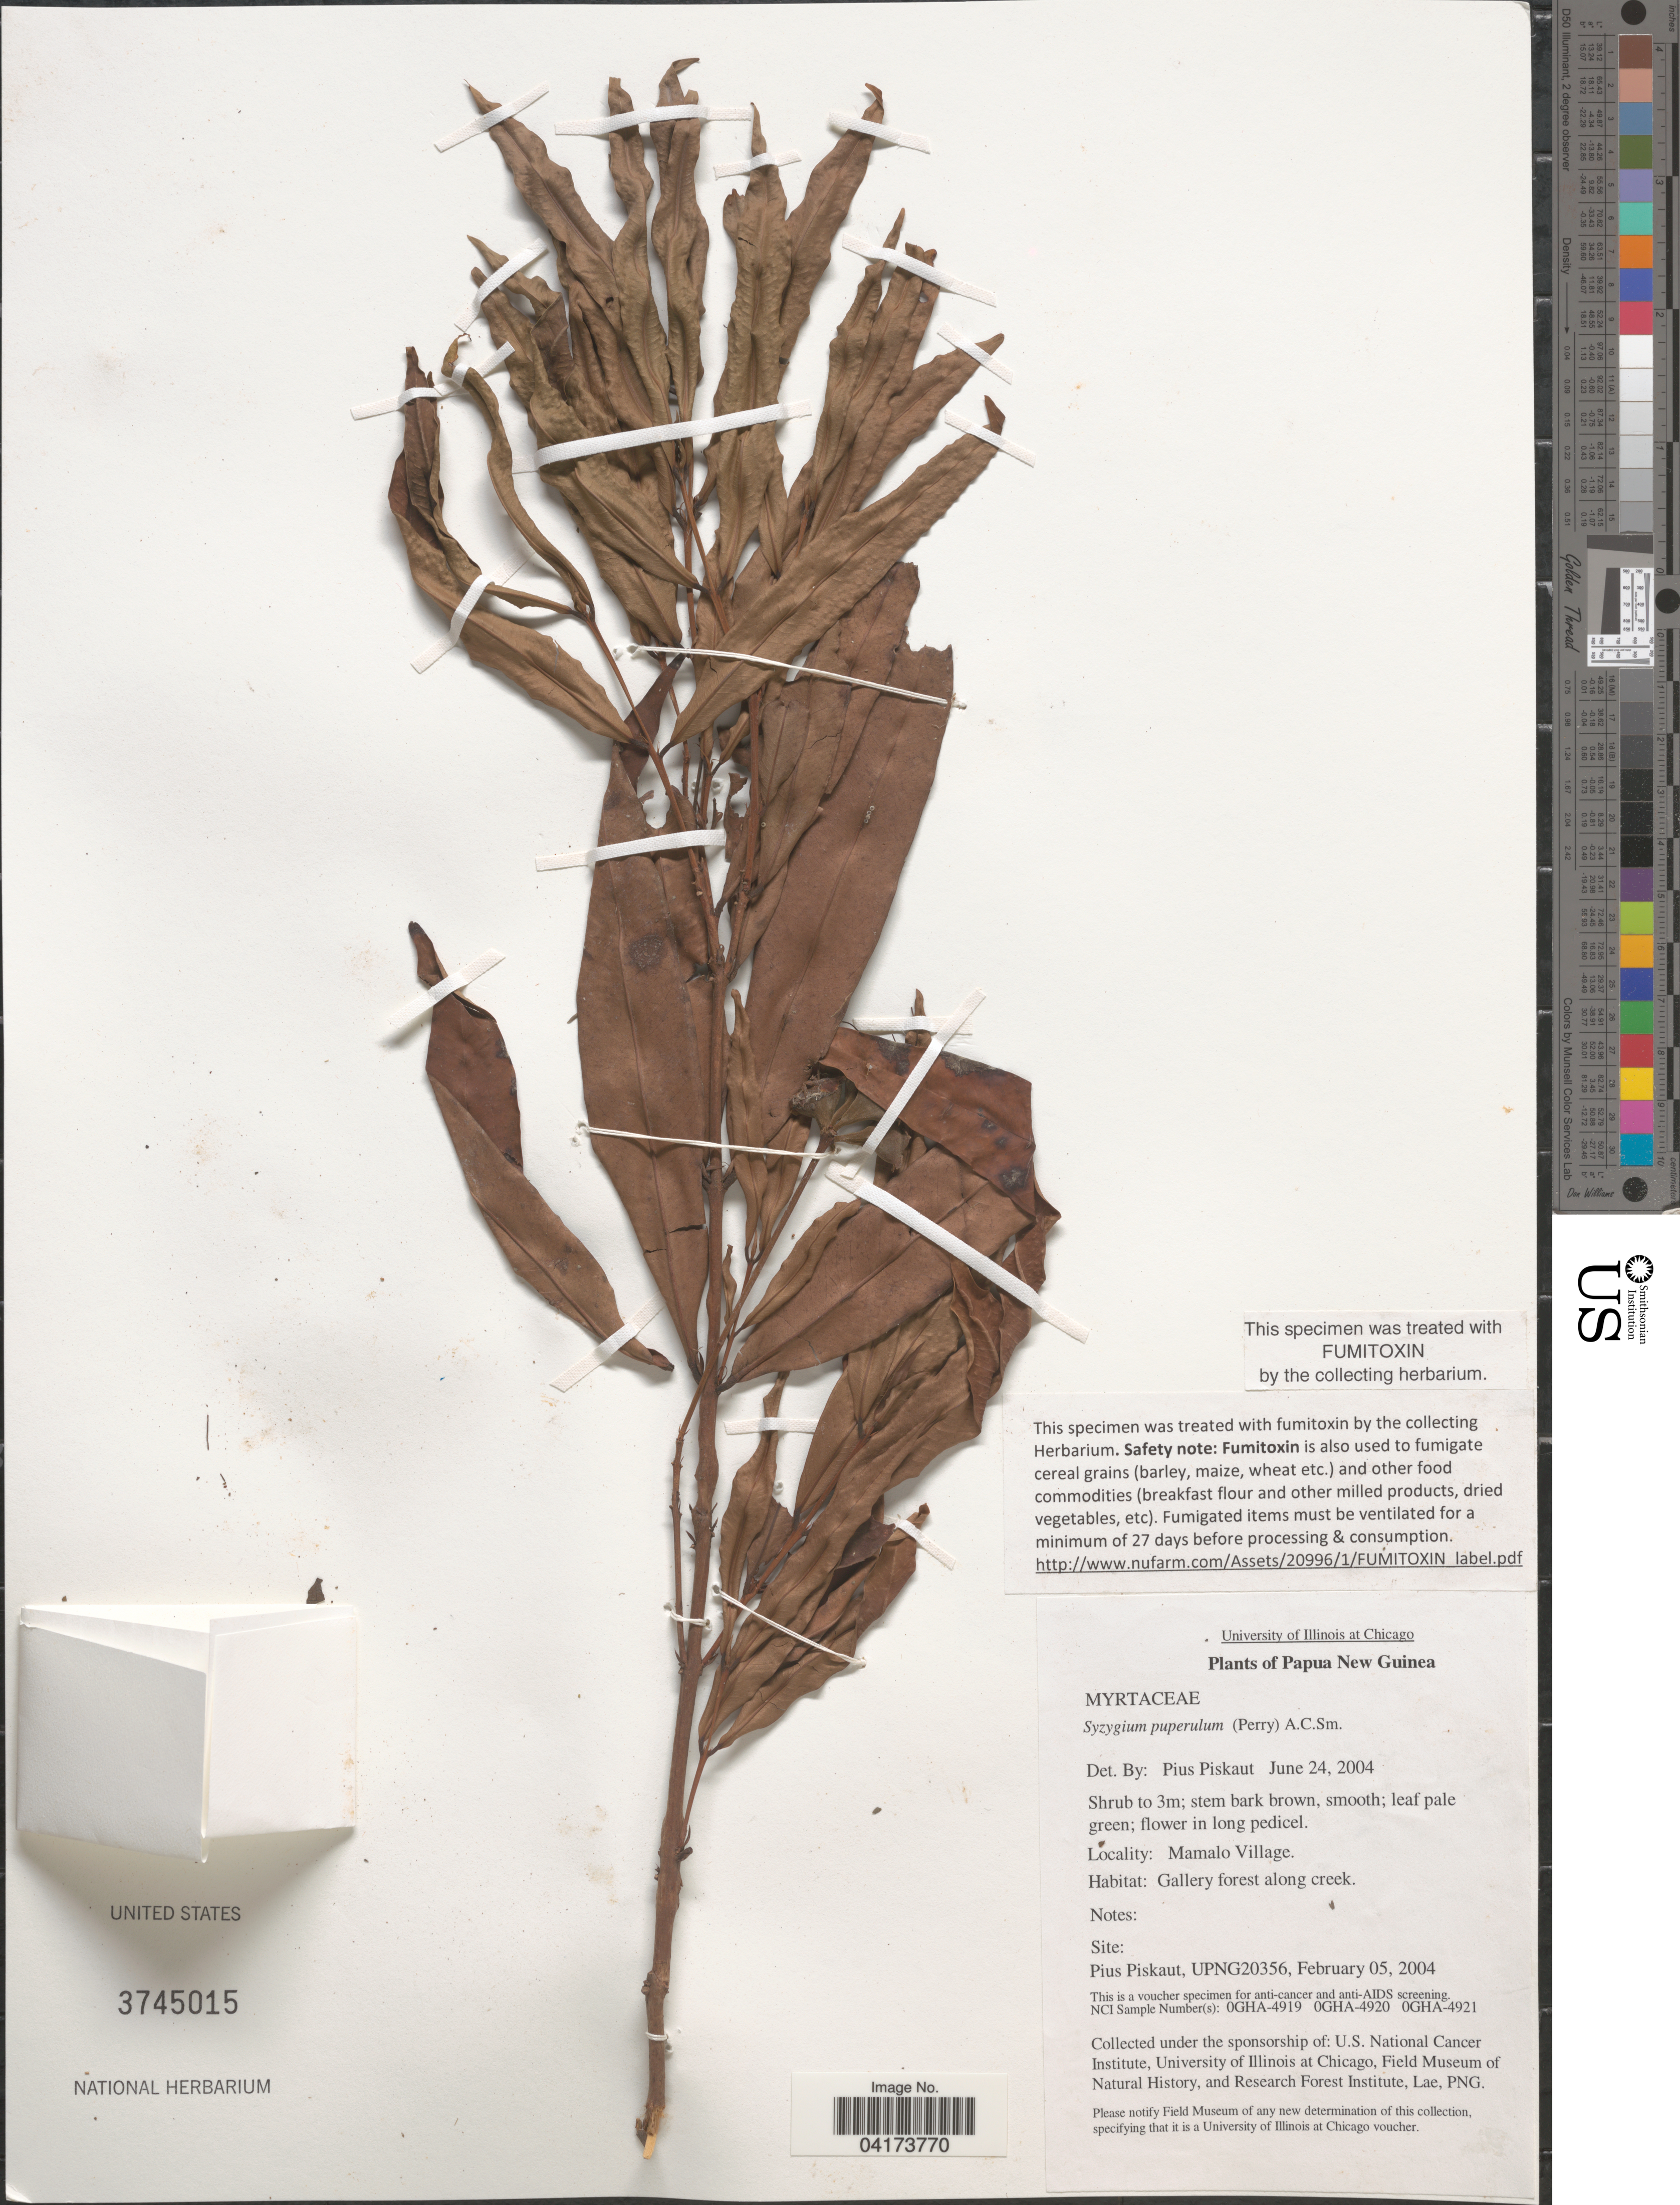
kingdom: Plantae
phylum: Tracheophyta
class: Magnoliopsida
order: Myrtales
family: Myrtaceae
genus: Syzygium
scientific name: Syzygium sp.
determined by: Strong, Mark T., (BOT), Smithsonian Institution - National Museum of Natural History (UNITED STATES)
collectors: P. Piskaut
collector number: UPNG20356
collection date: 2004-02-05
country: Papua New Guinea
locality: Mamalo Village.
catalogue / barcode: US 3745015